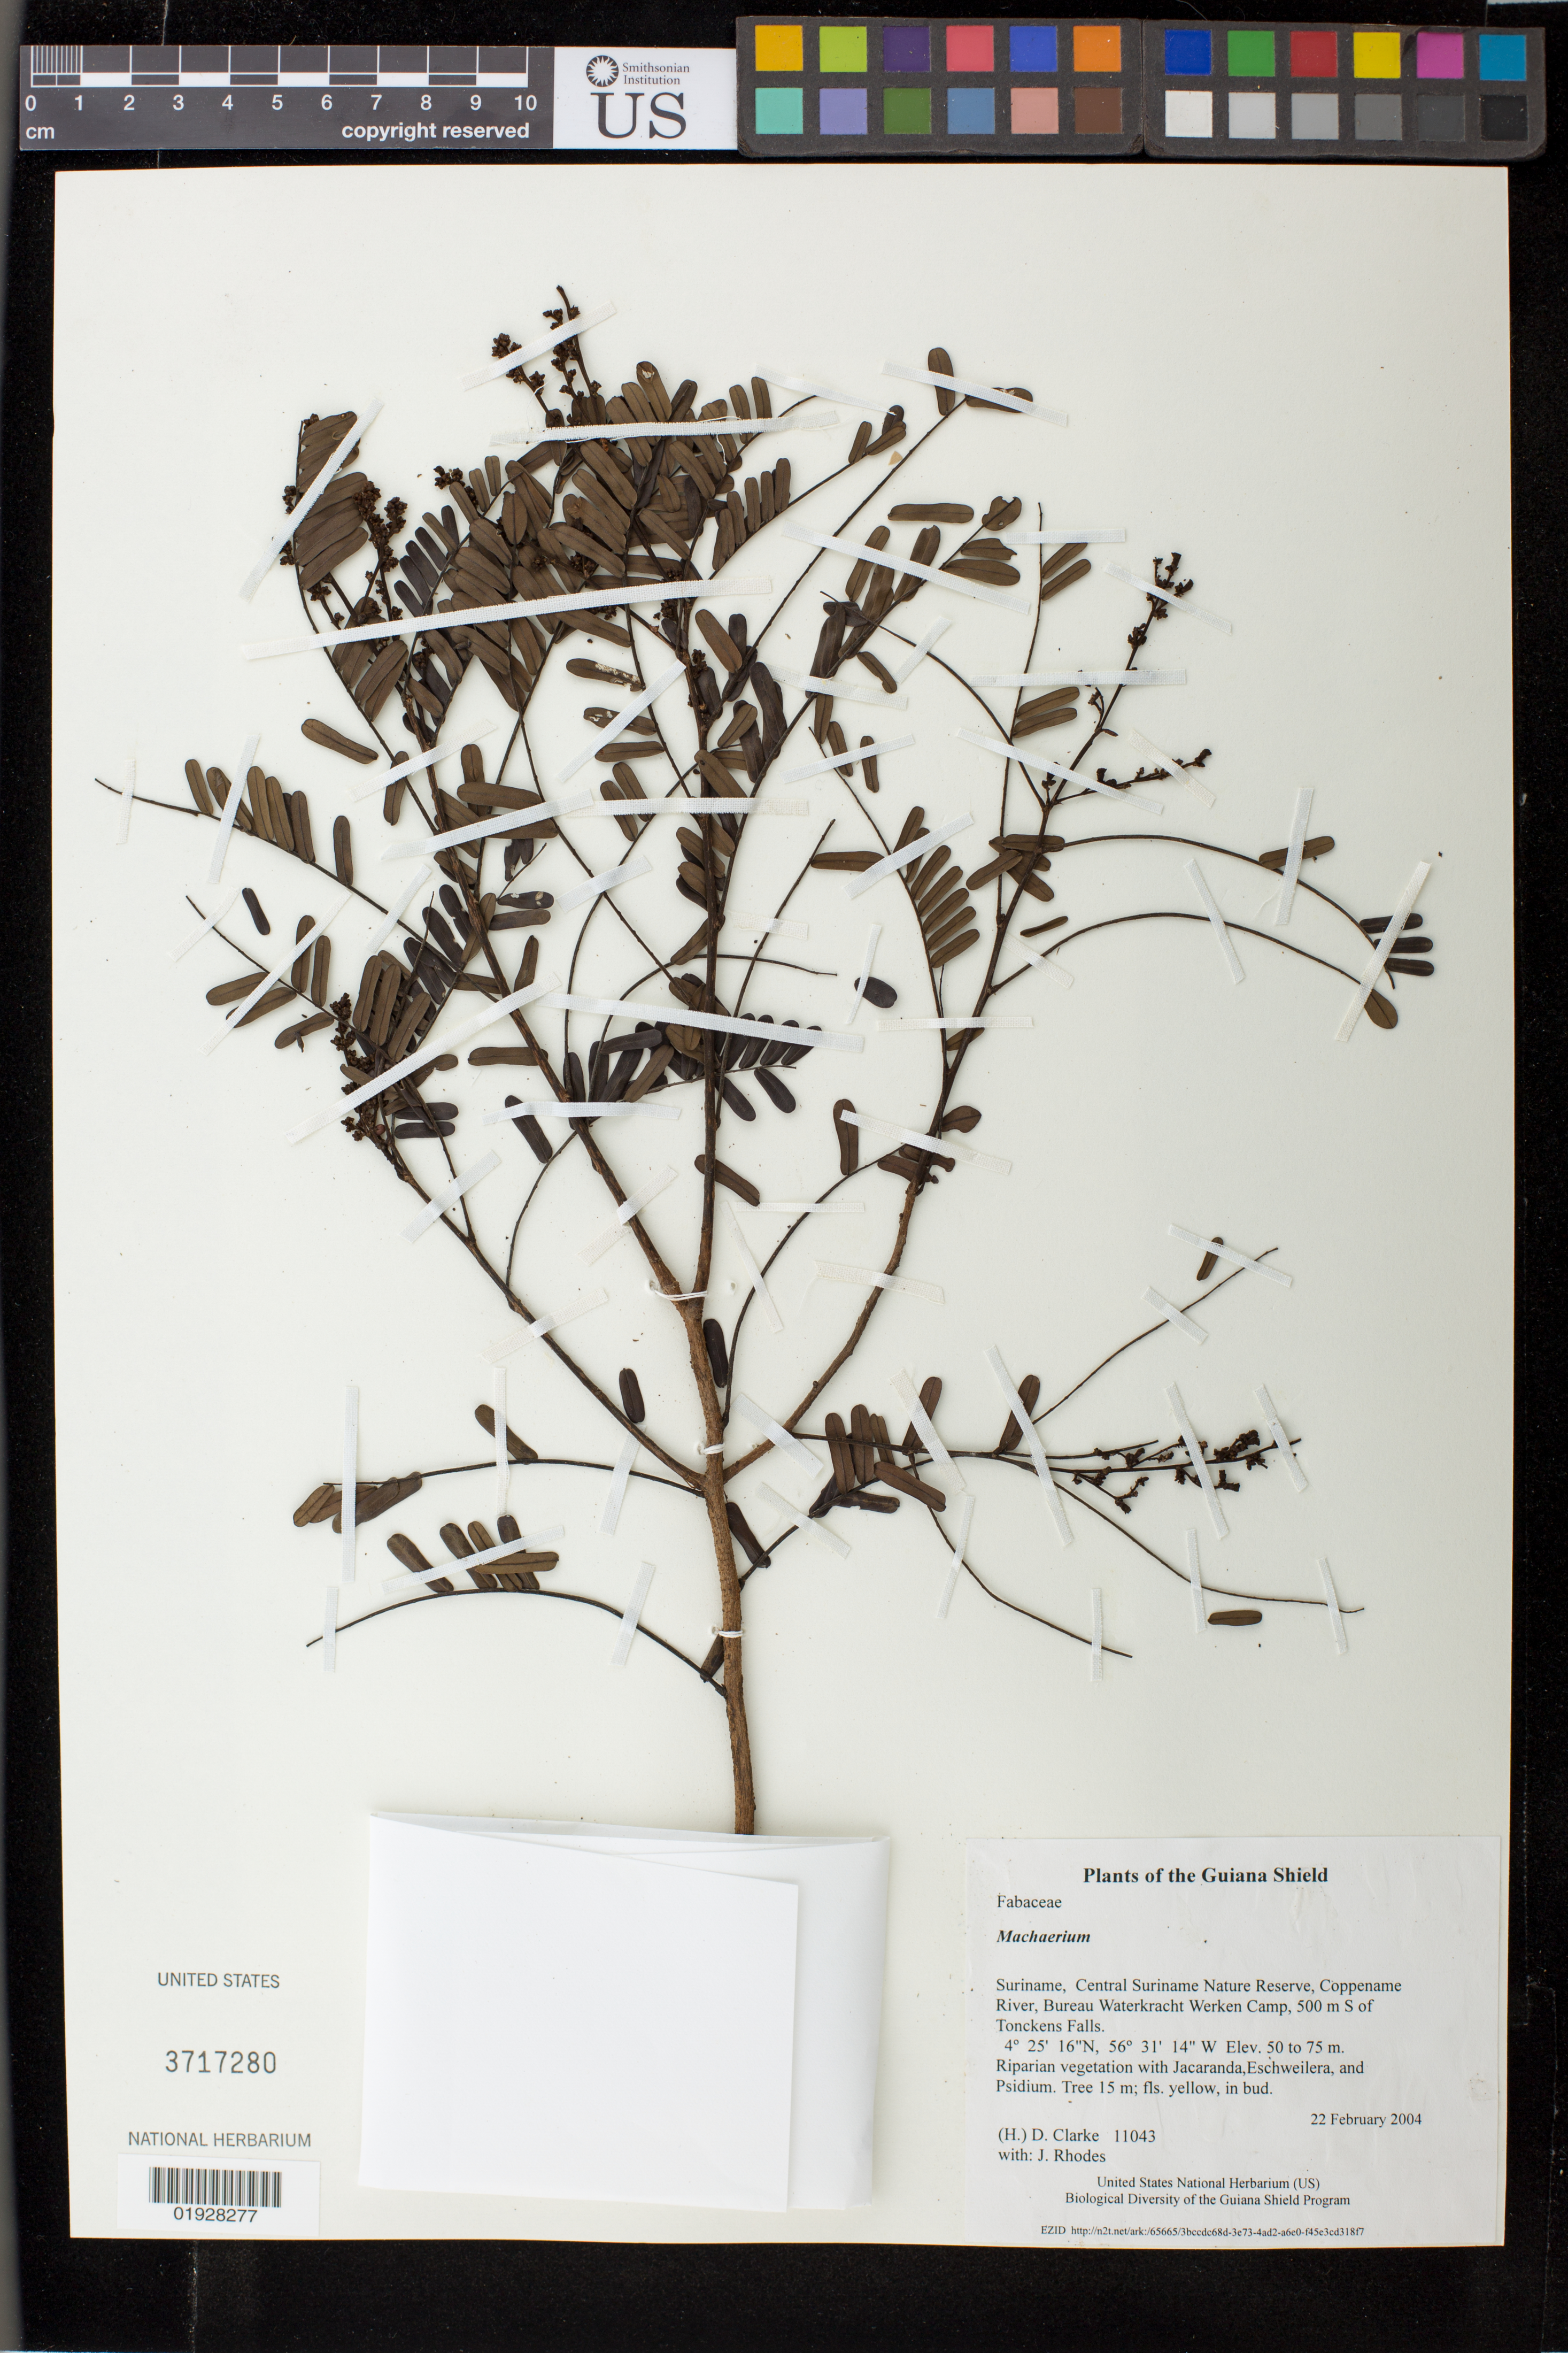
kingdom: Plantae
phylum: Tracheophyta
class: Magnoliopsida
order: Fabales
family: Fabaceae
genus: Machaerium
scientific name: Machaerium sp.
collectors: H. D. Clarke & J. Rhodes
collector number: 11043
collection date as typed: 22 February 2004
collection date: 2004-02-22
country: Suriname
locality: Central Suriname Nature Reserve, Coppename River, Bureau Waterkracht Werken Camp, 500 m S of Tonckens Falls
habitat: Riparian vegetation with Jacaranda,Eschweilera, and Psidium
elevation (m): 50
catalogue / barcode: US 3717280